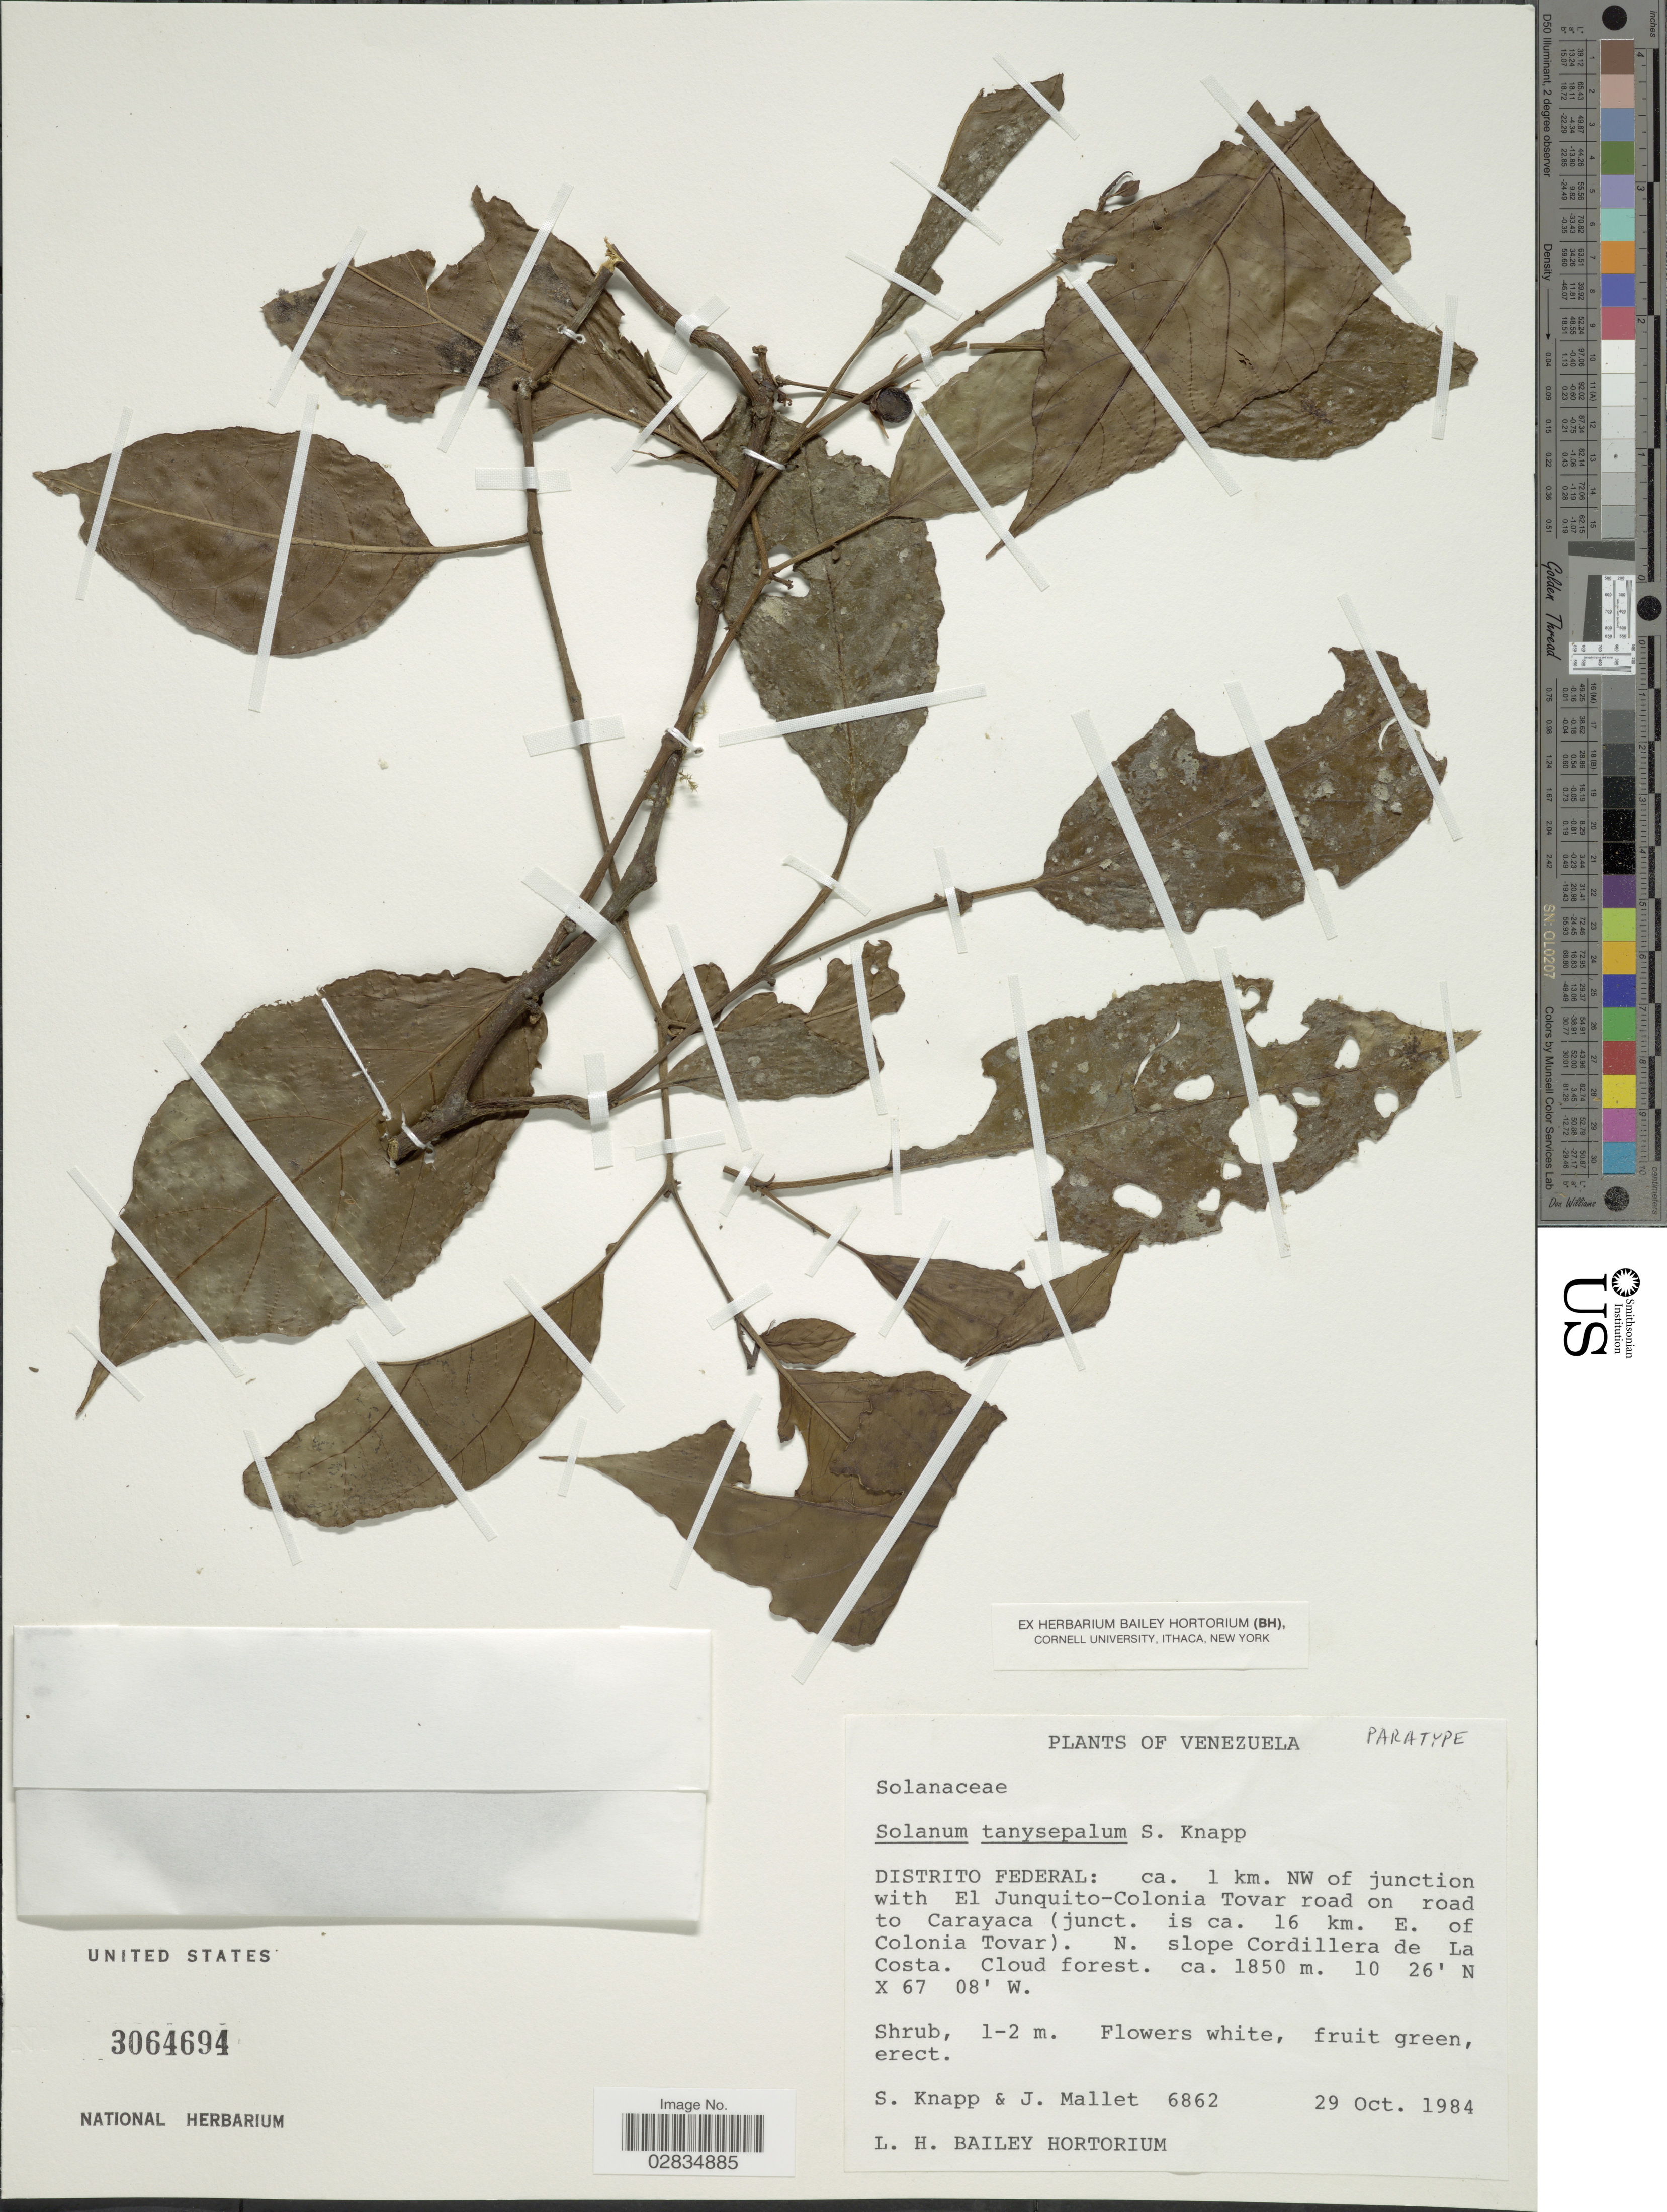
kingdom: Plantae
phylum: Tracheophyta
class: Magnoliopsida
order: Solanales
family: Solanaceae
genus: Solanum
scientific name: Solanum tanysepalum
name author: S. Knapp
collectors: S. Knapp & J. Mallet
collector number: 6862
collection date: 1984-10-29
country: Venezuela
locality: Distrito Federal: ca. 1 km. NW of junction with El Junquito-Colonia Tovar road on road to Carayaca (junct. is ca. 16 km. E. of Colonia Tovar) N slope Cordillera de La Costa.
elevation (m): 1850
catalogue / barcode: US 3064694